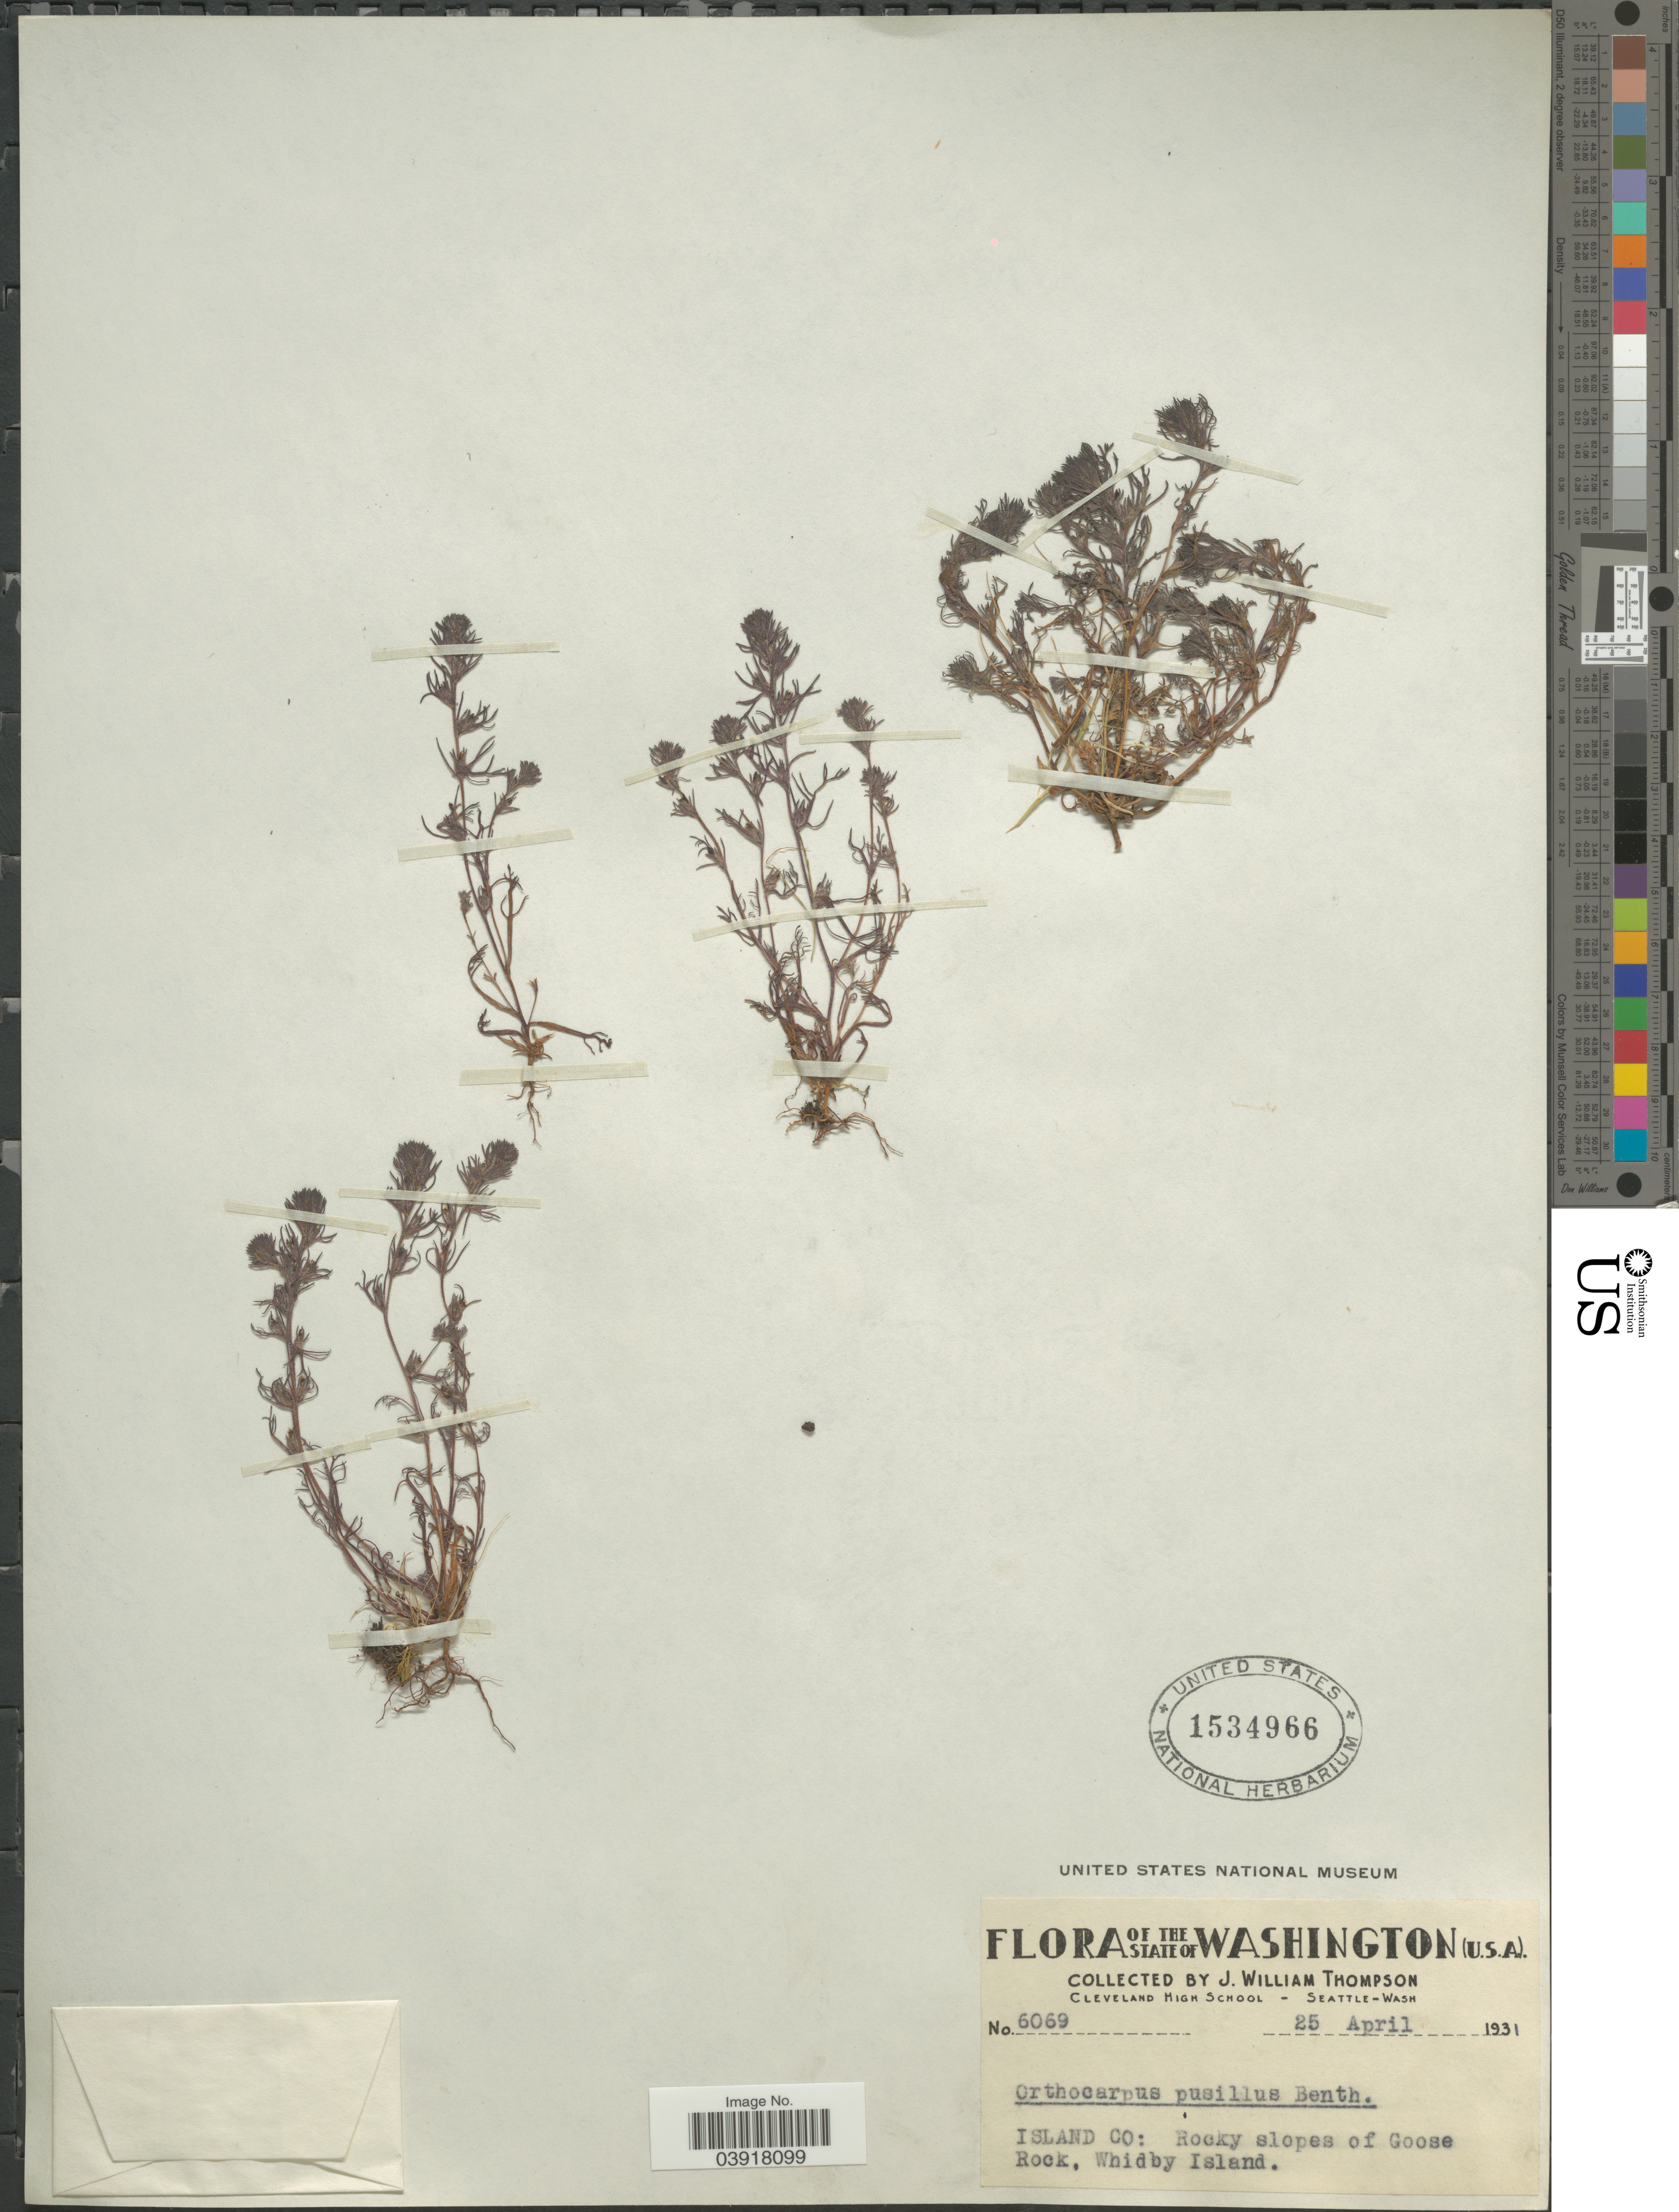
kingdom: Plantae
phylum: Tracheophyta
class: Magnoliopsida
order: Lamiales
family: Orobanchaceae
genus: Orthocarpus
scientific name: Orthocarpus pusillus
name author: Benth.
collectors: J. W. Thompson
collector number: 6069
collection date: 1931-04-25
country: United States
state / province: Washington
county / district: Island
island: Whidbey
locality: Island Co: Rocky slopes of Goose Rock, Whidby Island.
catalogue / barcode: US 1534966